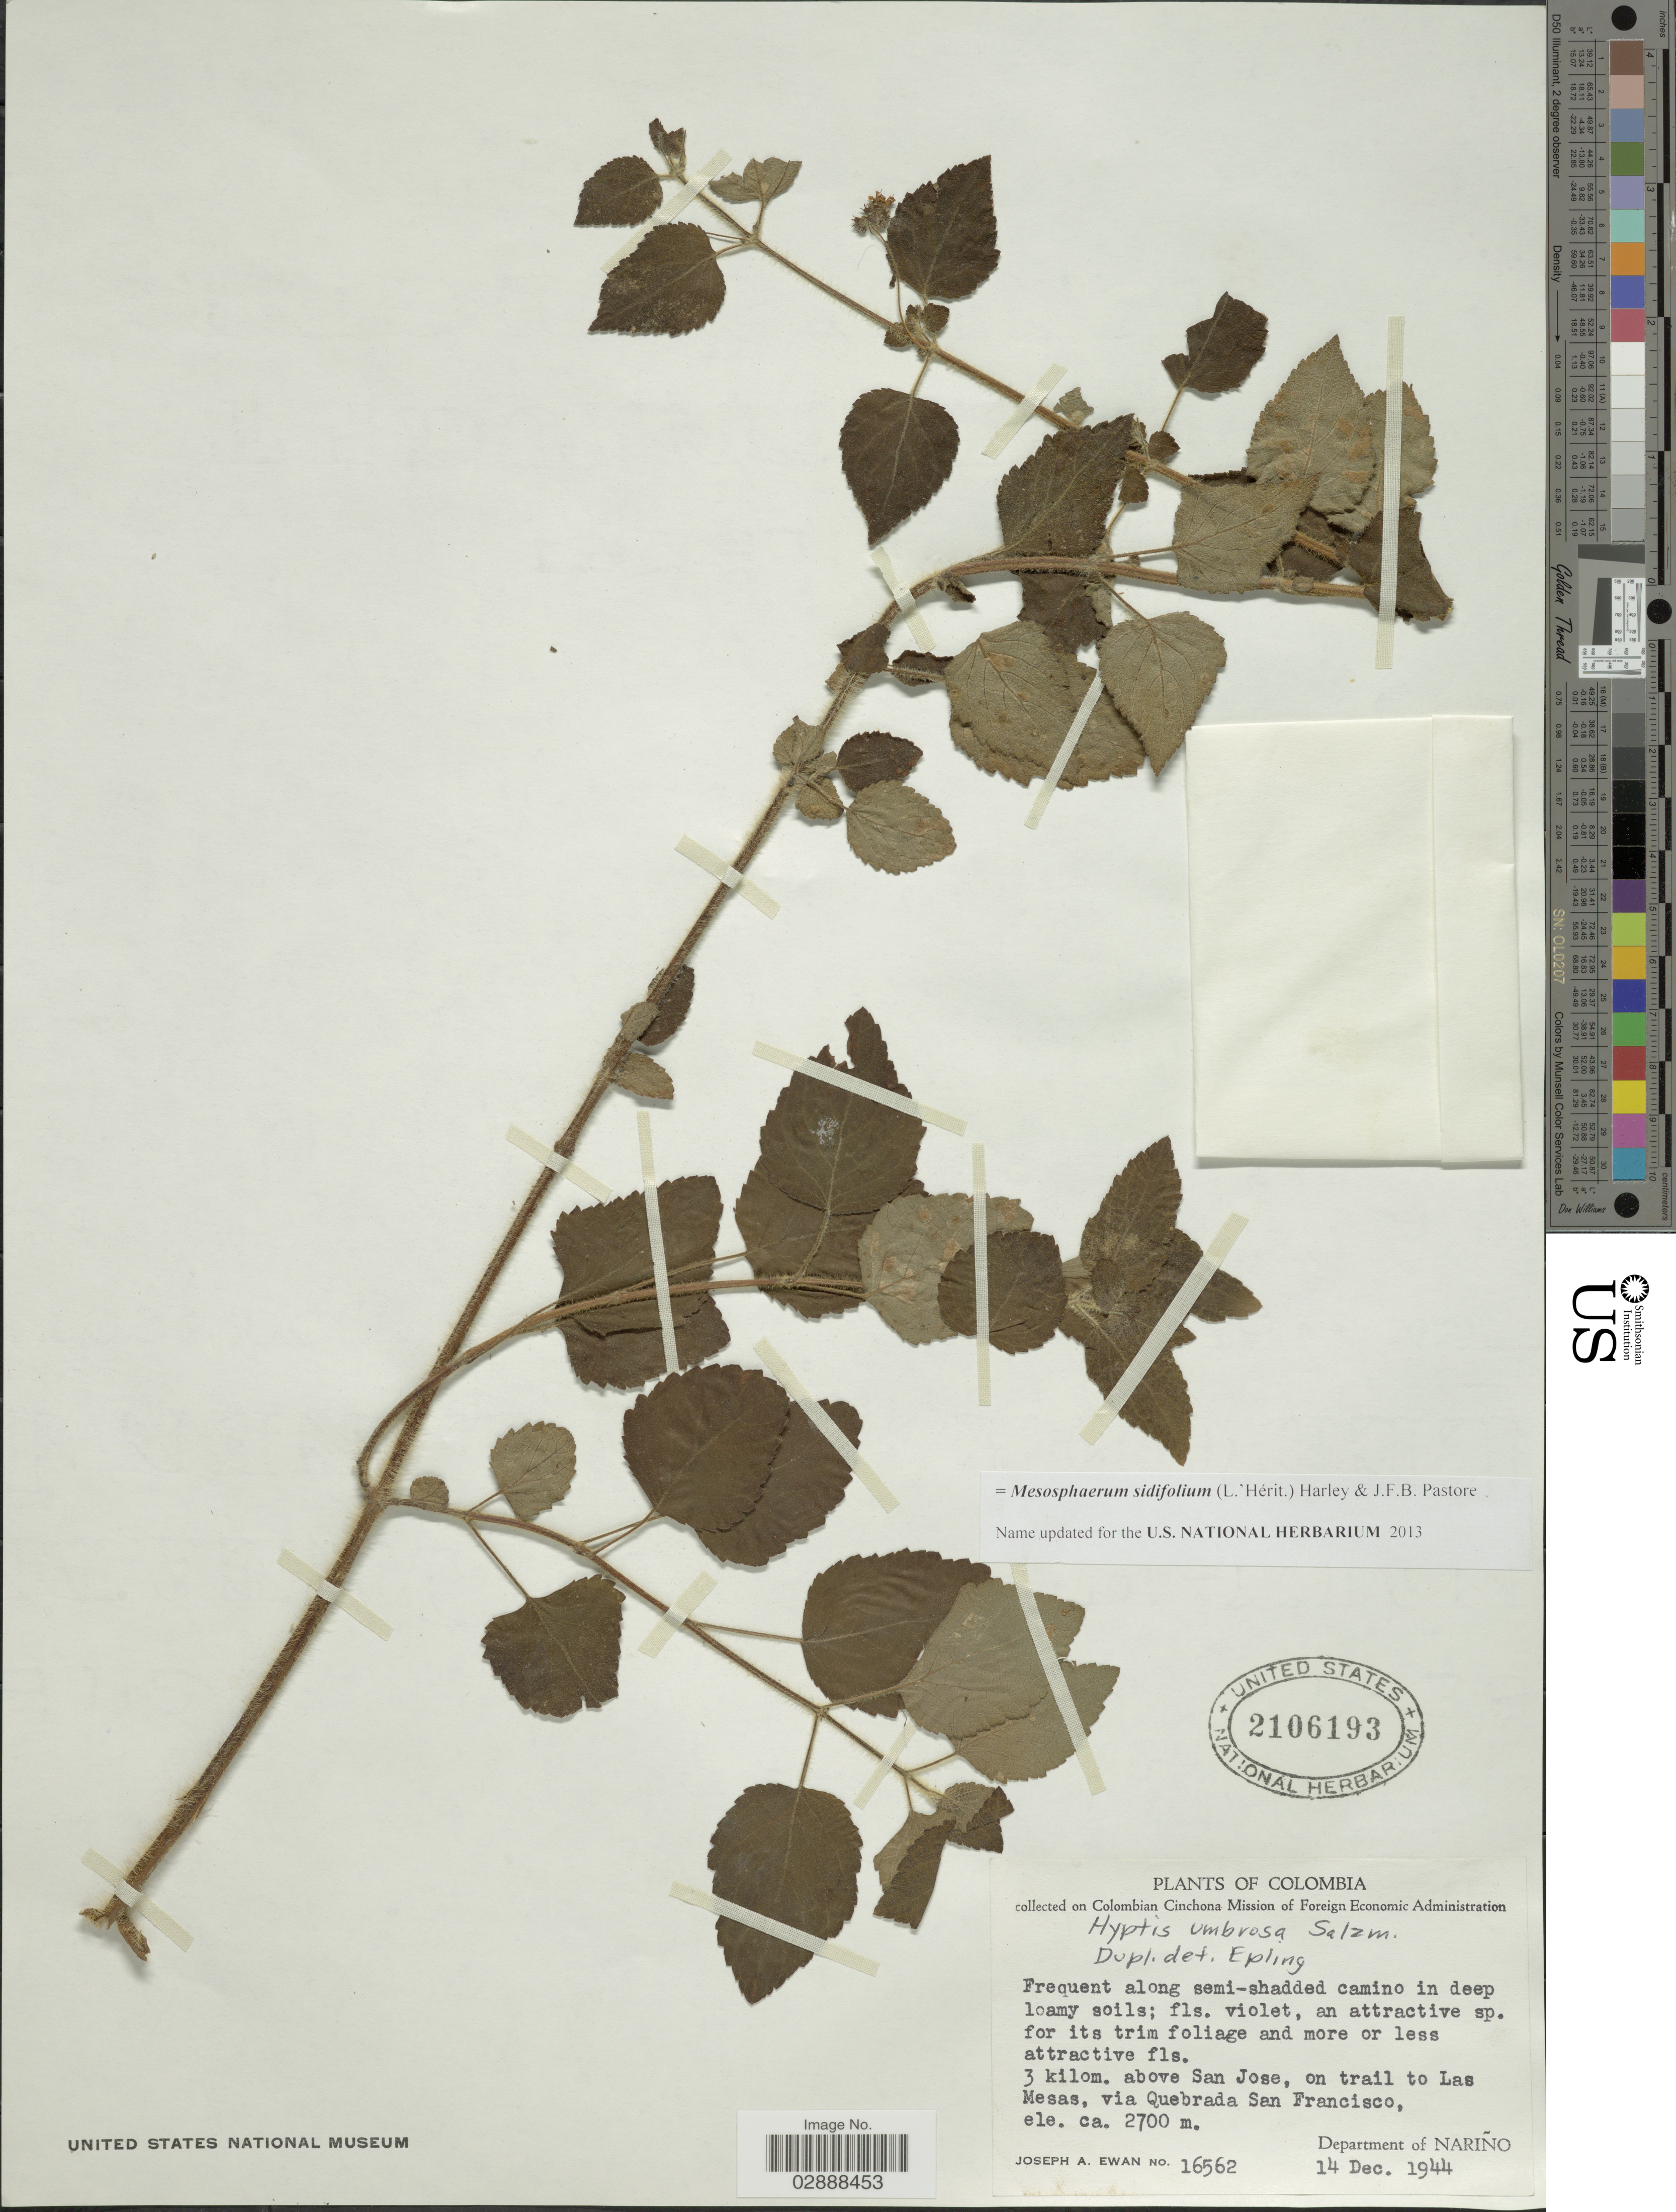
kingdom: Plantae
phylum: Tracheophyta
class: Magnoliopsida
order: Lamiales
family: Lamiaceae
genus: Mesosphaerum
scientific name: Mesosphaerum sidifolium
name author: (L'Hér.) Harley & J.F.B. Pastore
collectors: J. A. Ewan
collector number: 16562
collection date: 1944-12-14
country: Colombia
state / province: Nariño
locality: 3 kilom. above San Jose, on trail to Las Mesas, via Quebrada San Francisco.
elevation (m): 2700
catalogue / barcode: US 2106193